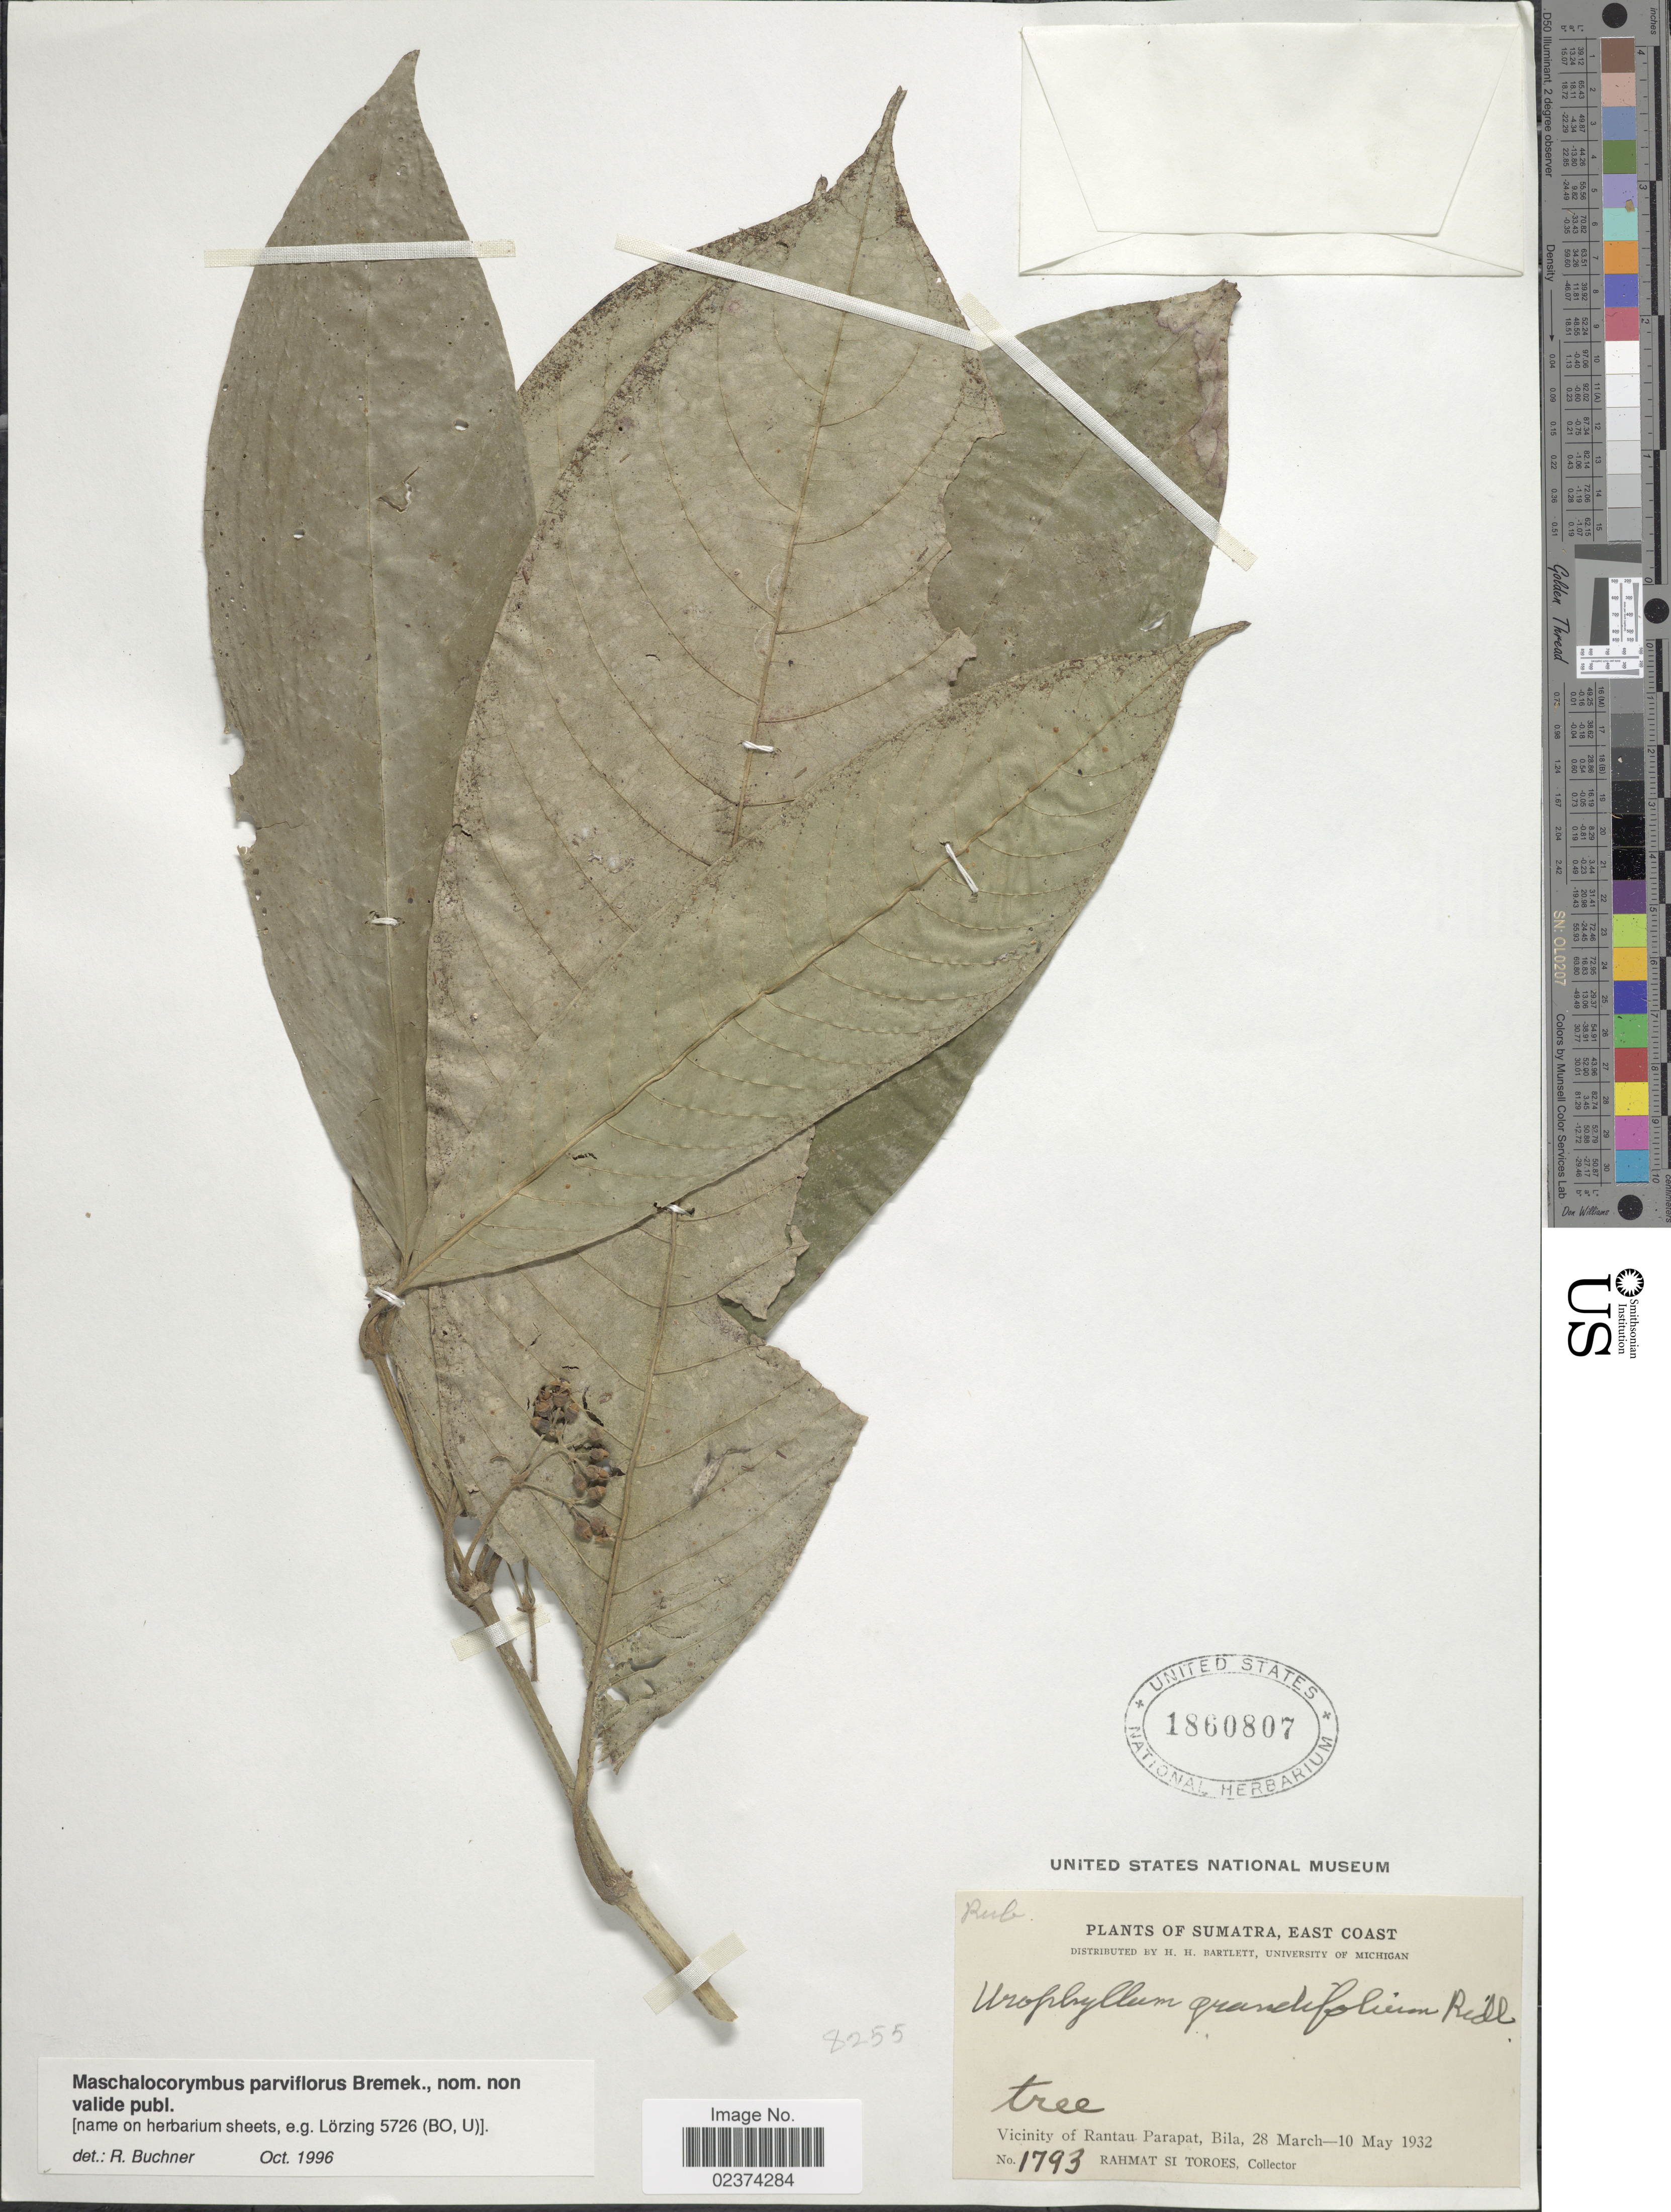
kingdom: Plantae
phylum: Tracheophyta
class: Magnoliopsida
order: Gentianales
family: Rubiaceae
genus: Maschalocorymbus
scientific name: Maschalocorymbus parviflorus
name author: Bremek.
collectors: Rahmat Si Boeea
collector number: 1793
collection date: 1932-03-28/1932-05-10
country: Indonesia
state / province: Sumatra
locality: Sumatra, East Coast. Vicinity of Rantau Parapat, Bila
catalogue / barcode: US 1860807